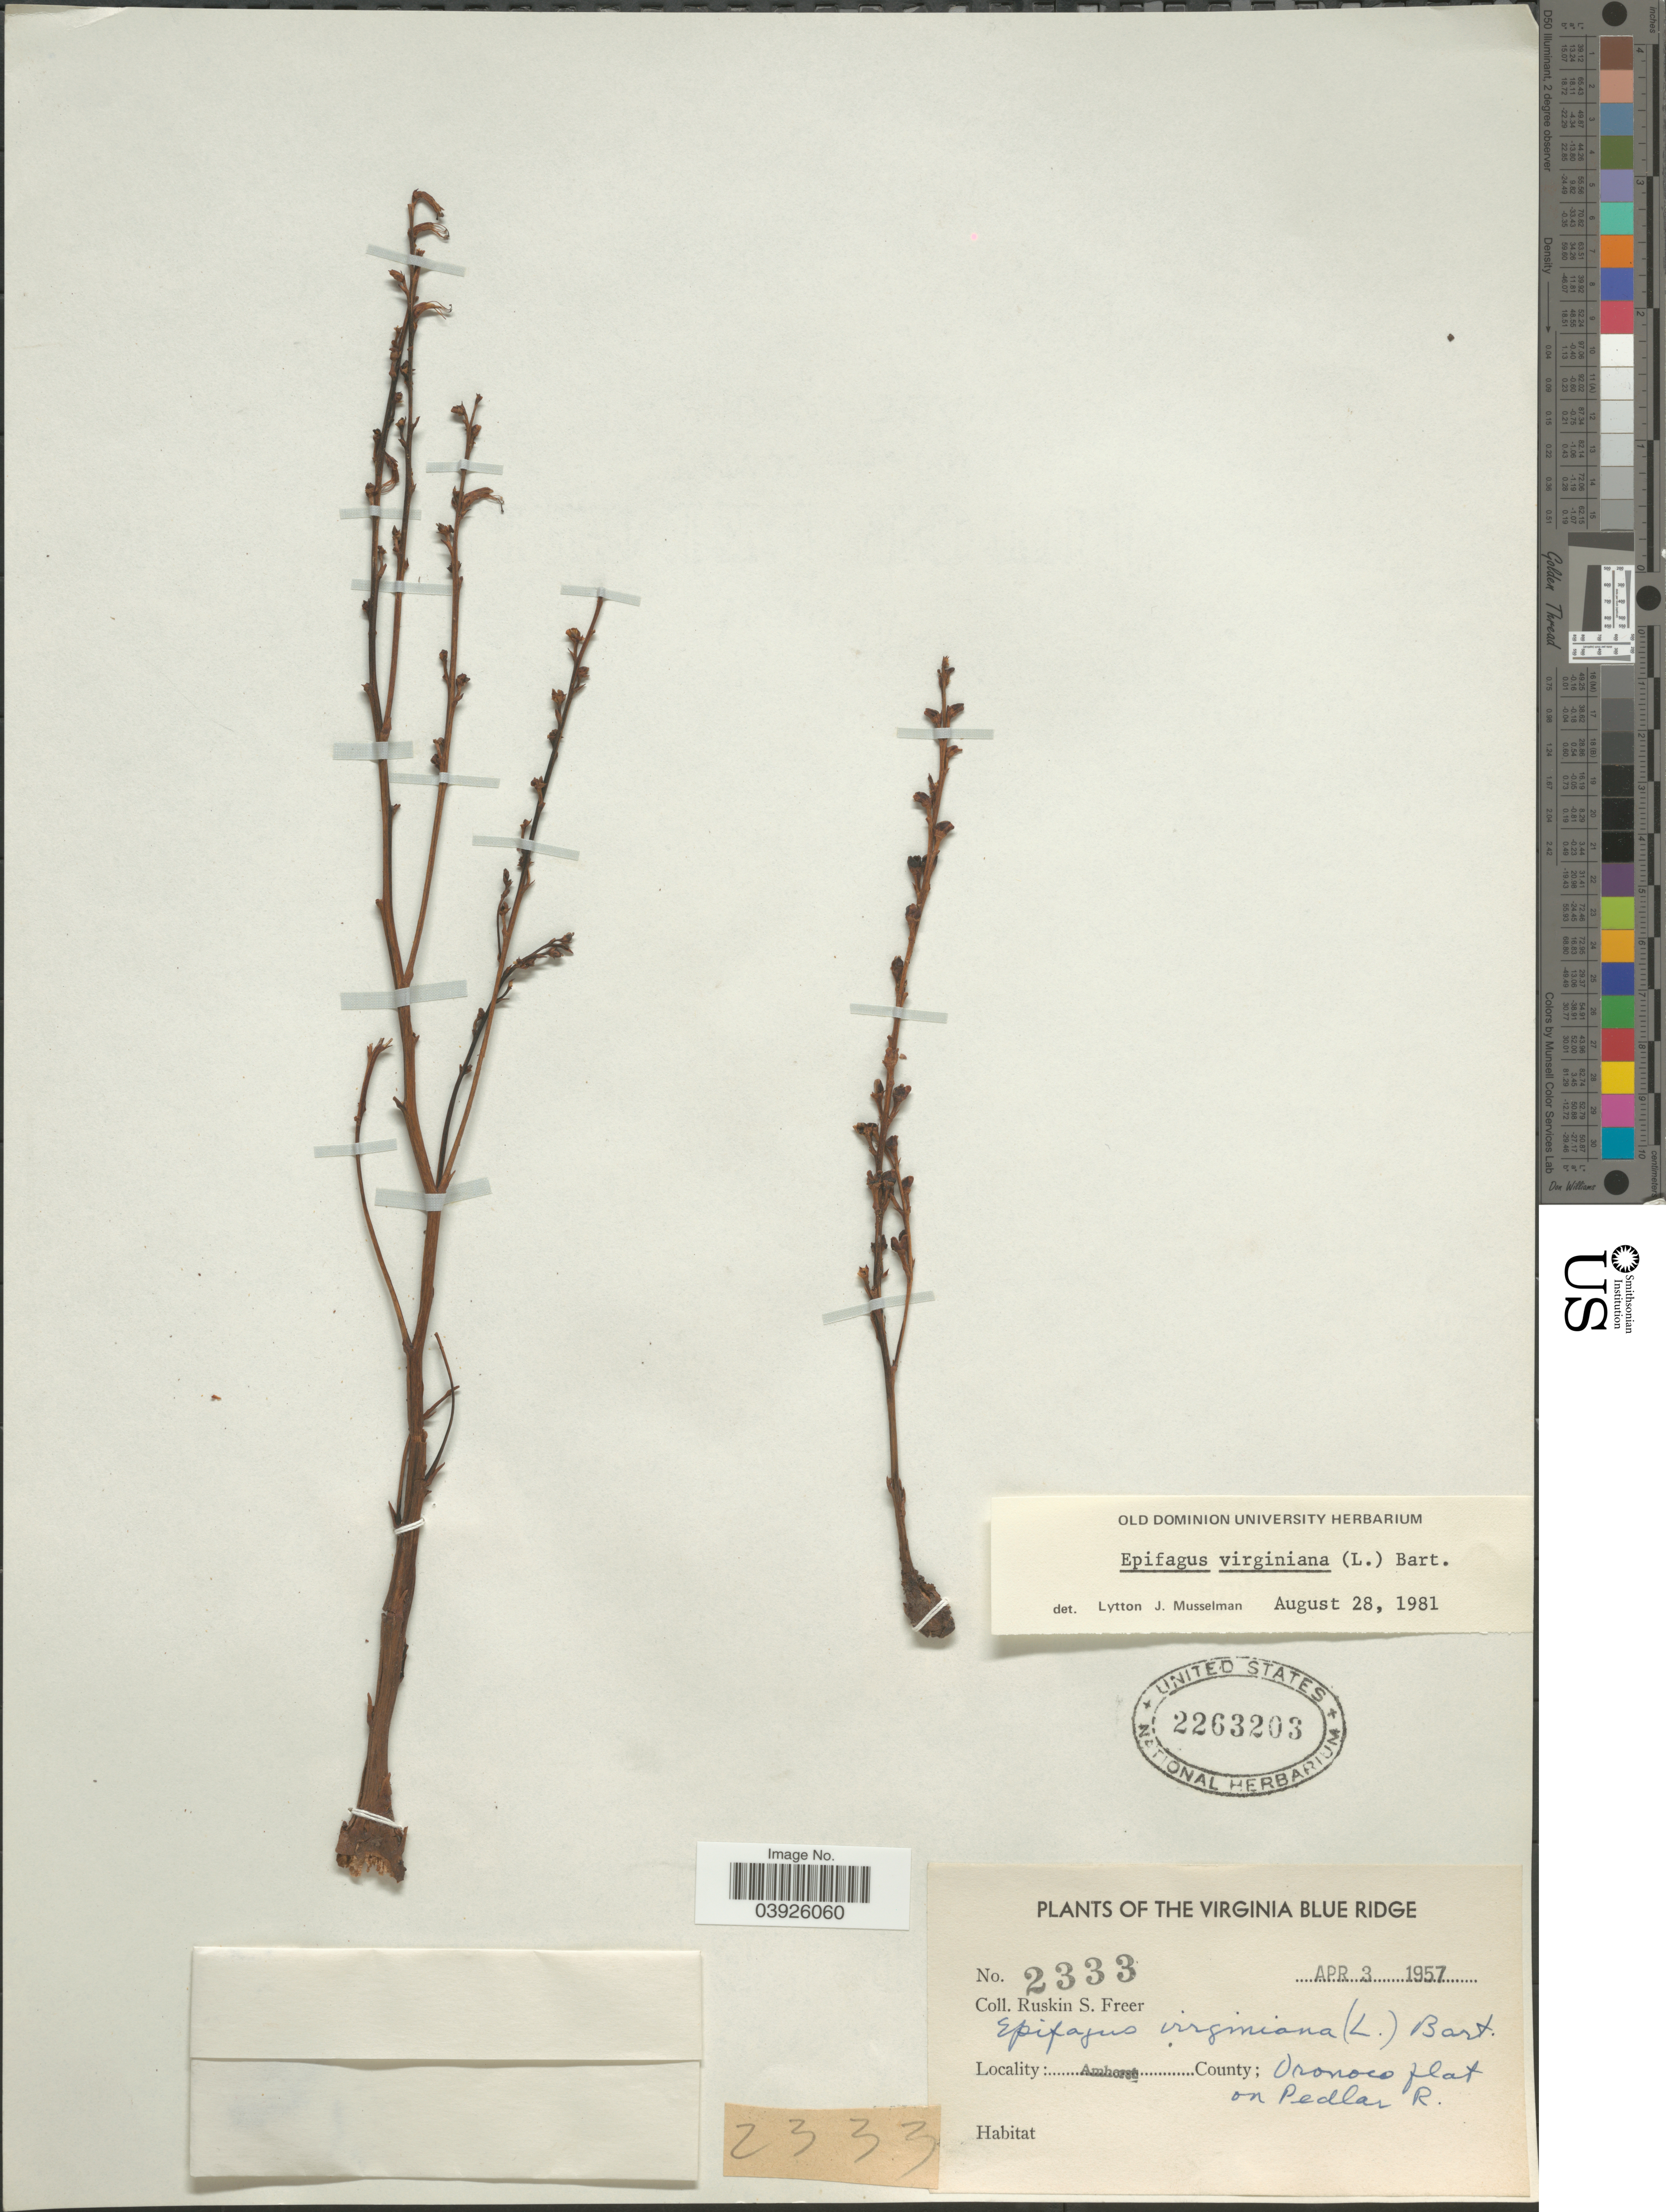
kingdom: Plantae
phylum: Tracheophyta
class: Magnoliopsida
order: Lamiales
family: Orobanchaceae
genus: Epifagus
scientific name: Epifagus virginiana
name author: (L.) W.P.C. Barton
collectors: R. Freer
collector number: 2333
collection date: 1957-04-03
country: United States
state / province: Virginia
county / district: Amherst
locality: Virginia Blue Ridge. Amherst County; Oronoco flat on Pedlar R.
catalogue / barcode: US 2263203